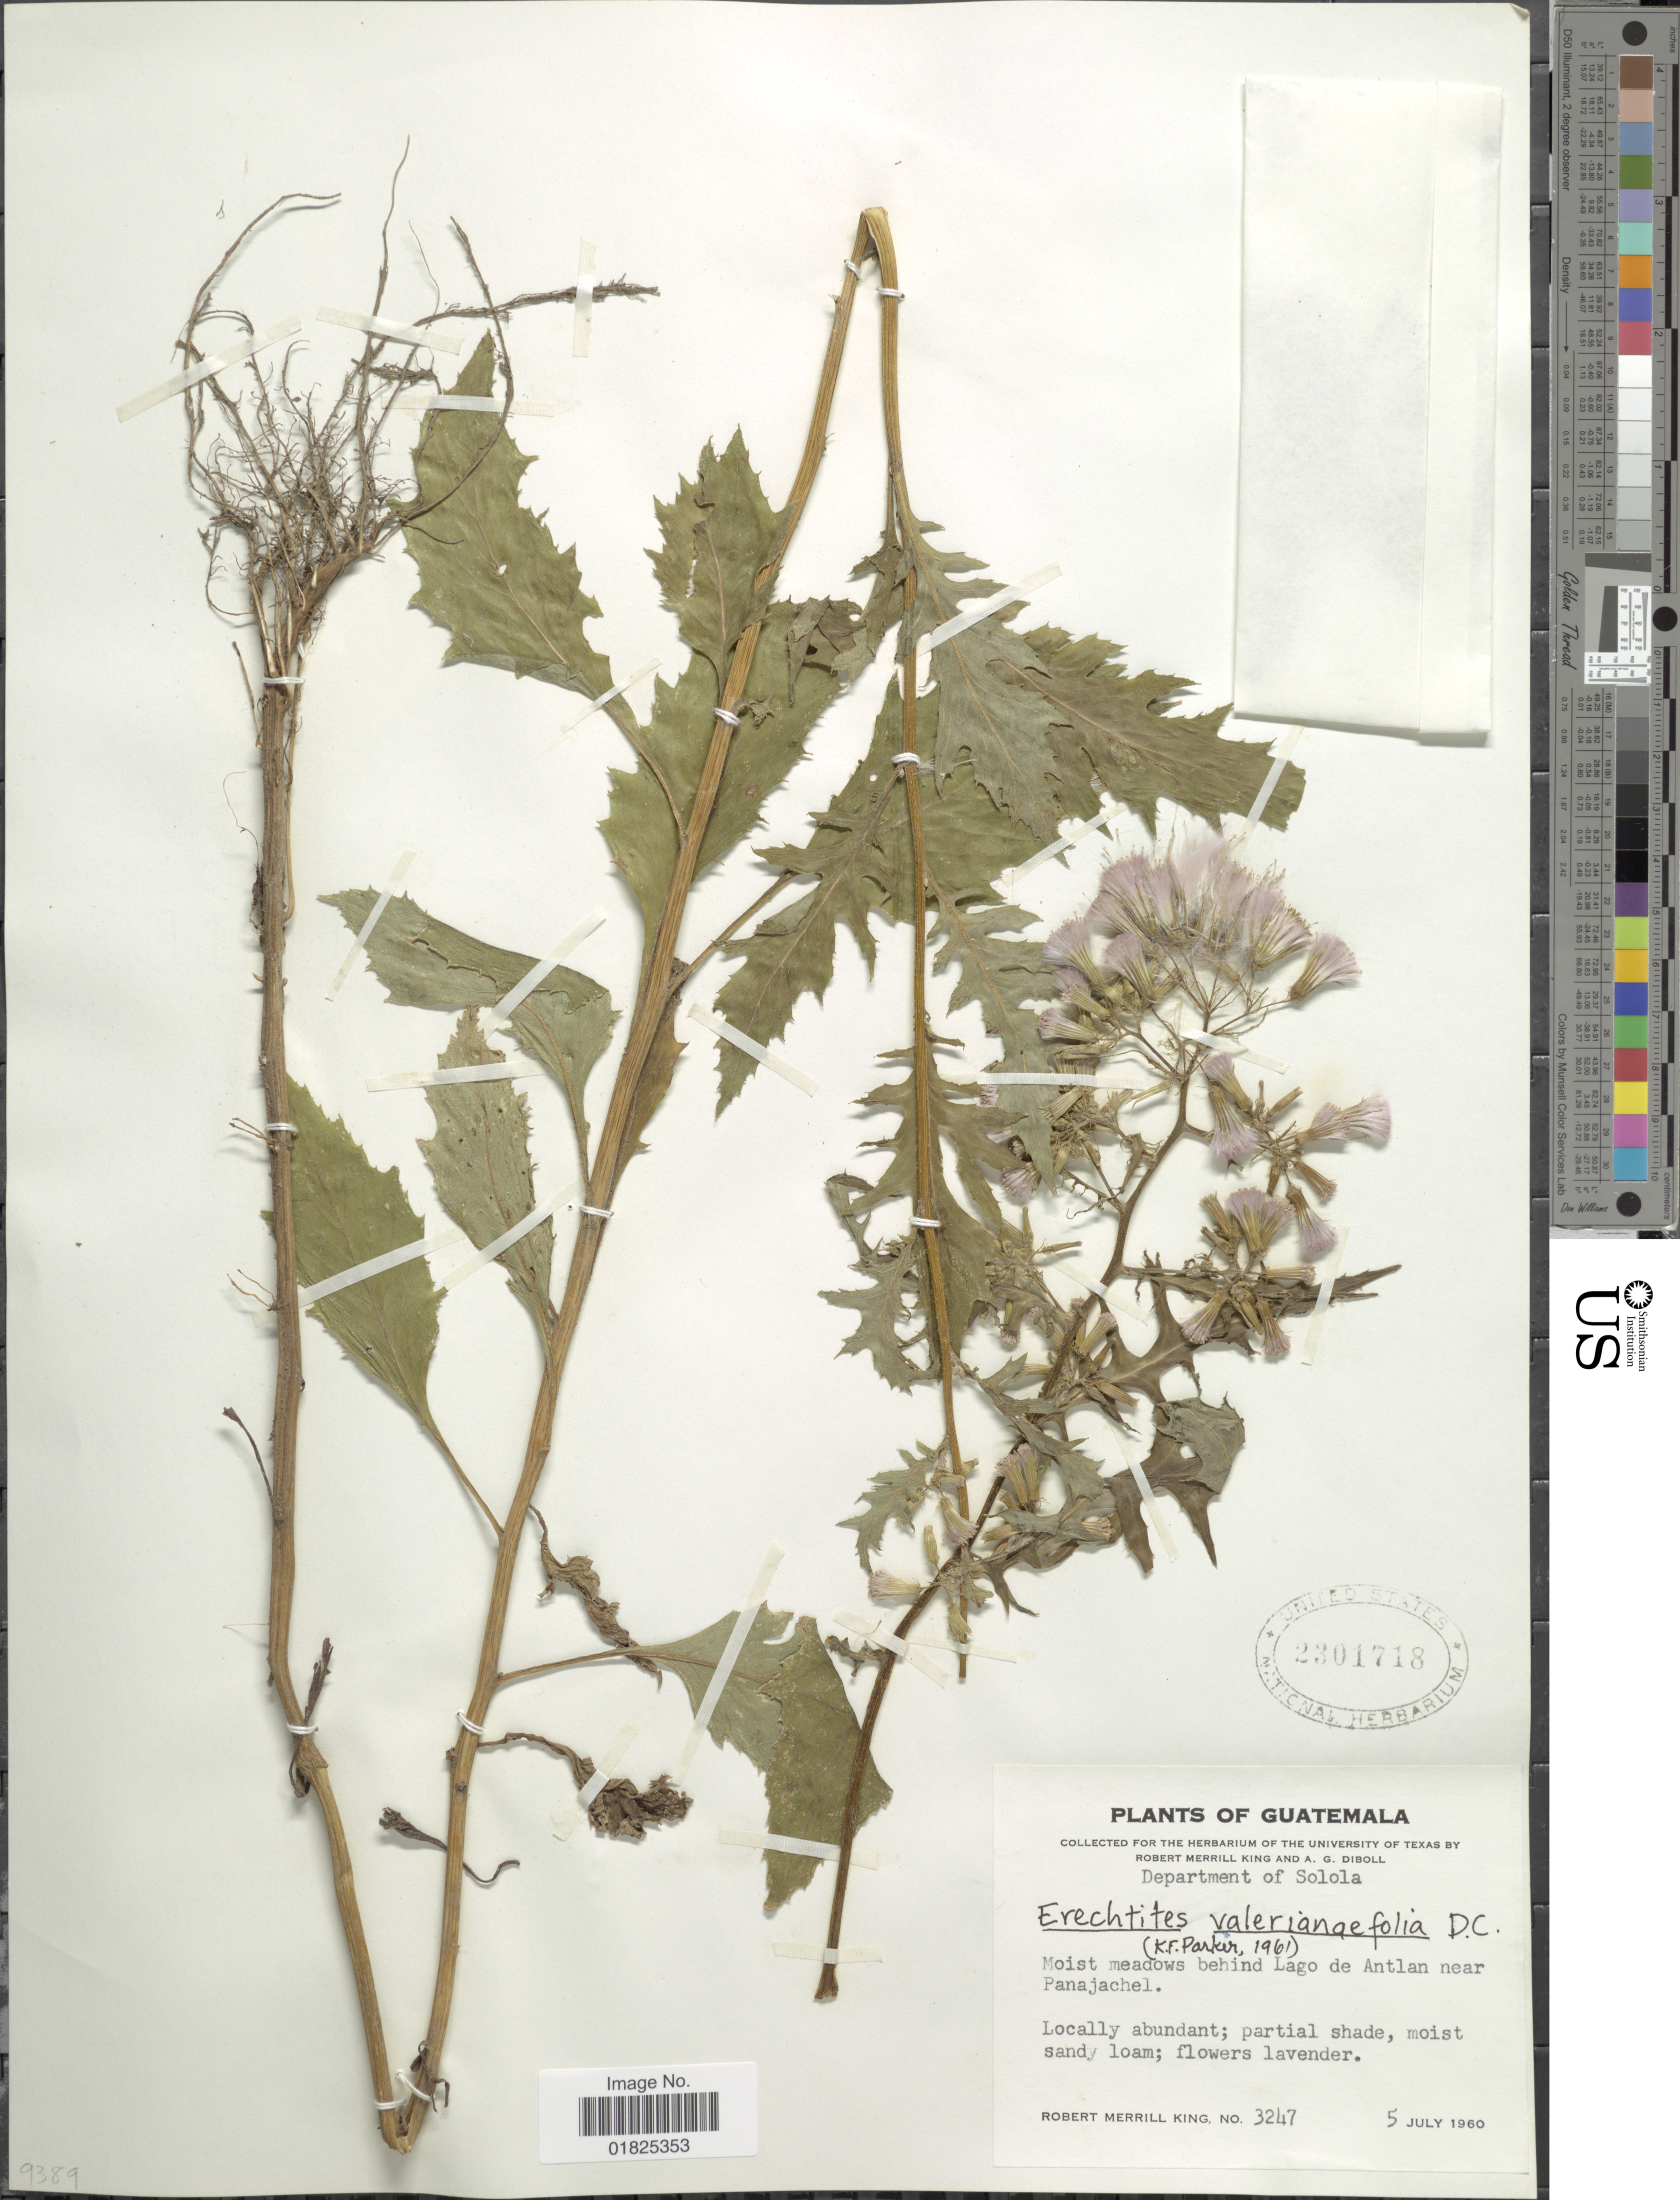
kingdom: Plantae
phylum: Tracheophyta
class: Magnoliopsida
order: Asterales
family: Asteraceae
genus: Erechtites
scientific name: Erechtites valerianifolius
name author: (Link ex Spreng.) DC.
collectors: R. M. King & A. Diboll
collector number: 3247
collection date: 1960-07-05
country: Guatemala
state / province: Sololá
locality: Behind Lago de Antlan near Panajachel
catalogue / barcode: US 2301718